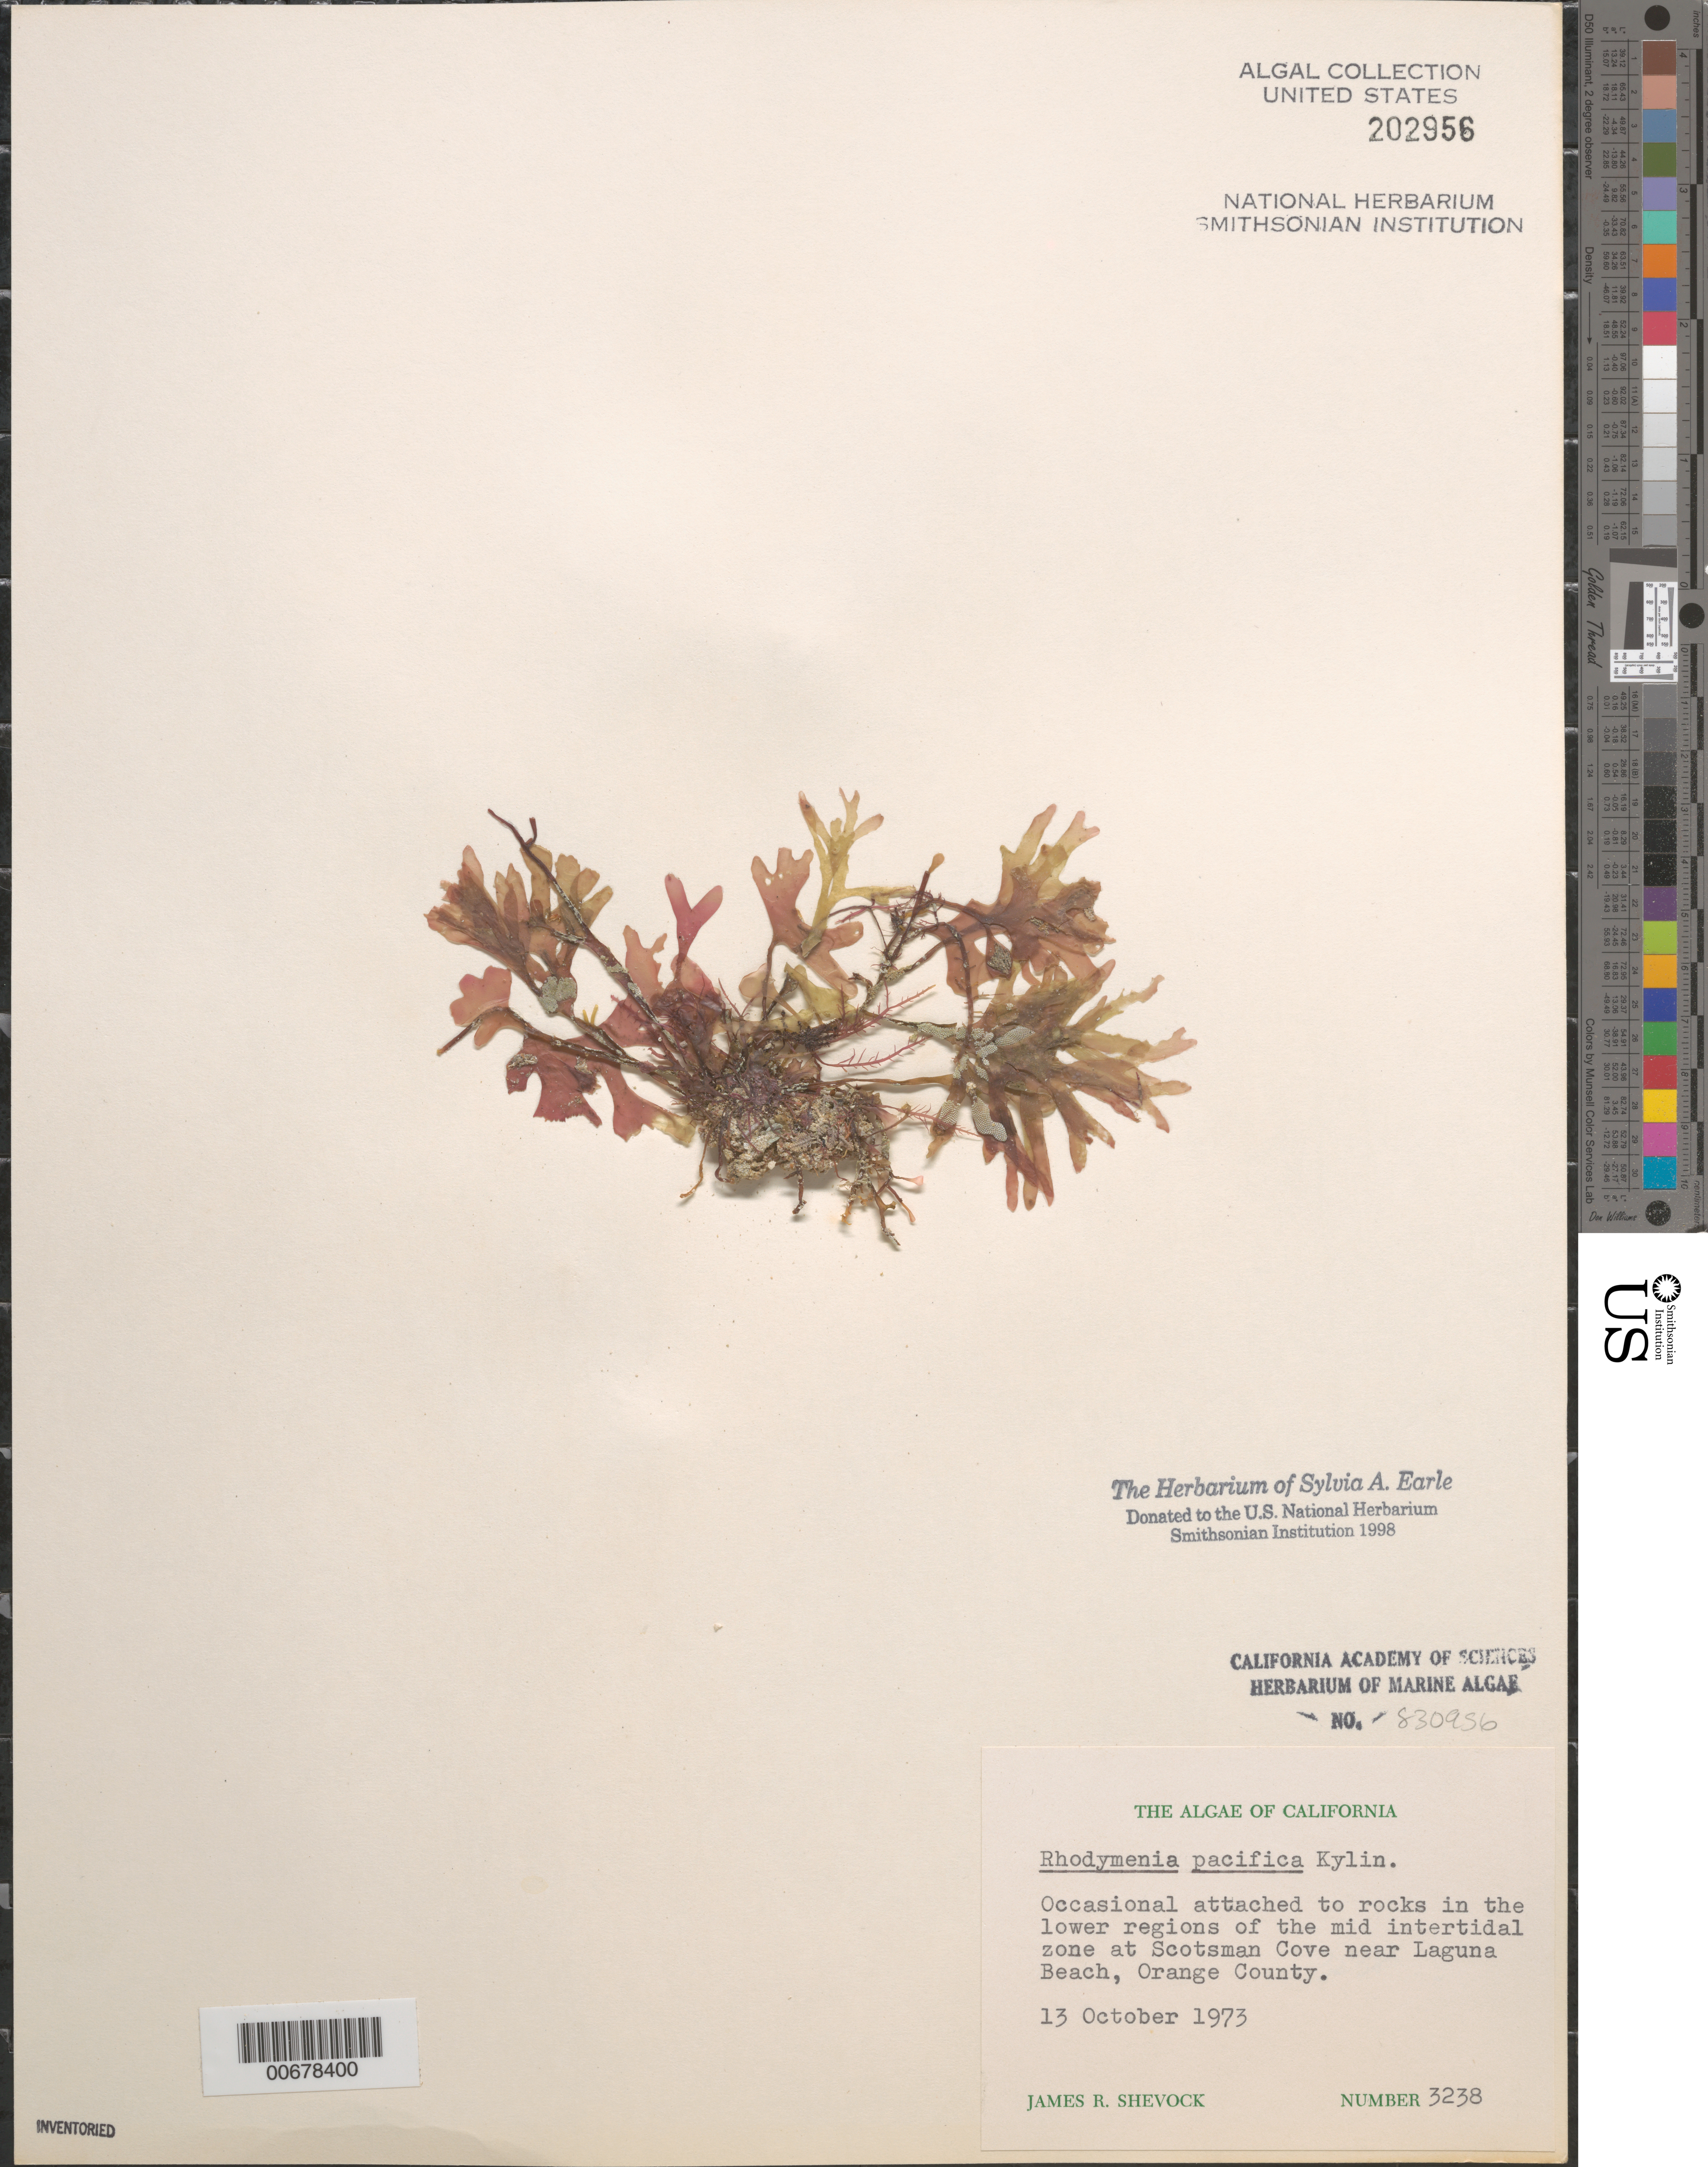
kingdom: Plantae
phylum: Rhodophyta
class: Florideophyceae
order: Rhodymeniales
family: Rhodymeniaceae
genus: Rhodymenia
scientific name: Rhodymenia pacifica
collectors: J. R. Shevock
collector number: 3238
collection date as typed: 13 Oct 1973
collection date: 1973-10-13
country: United States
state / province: California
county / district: Orange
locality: Scotsman Cove, near Laguna Beach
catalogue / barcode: US 202956